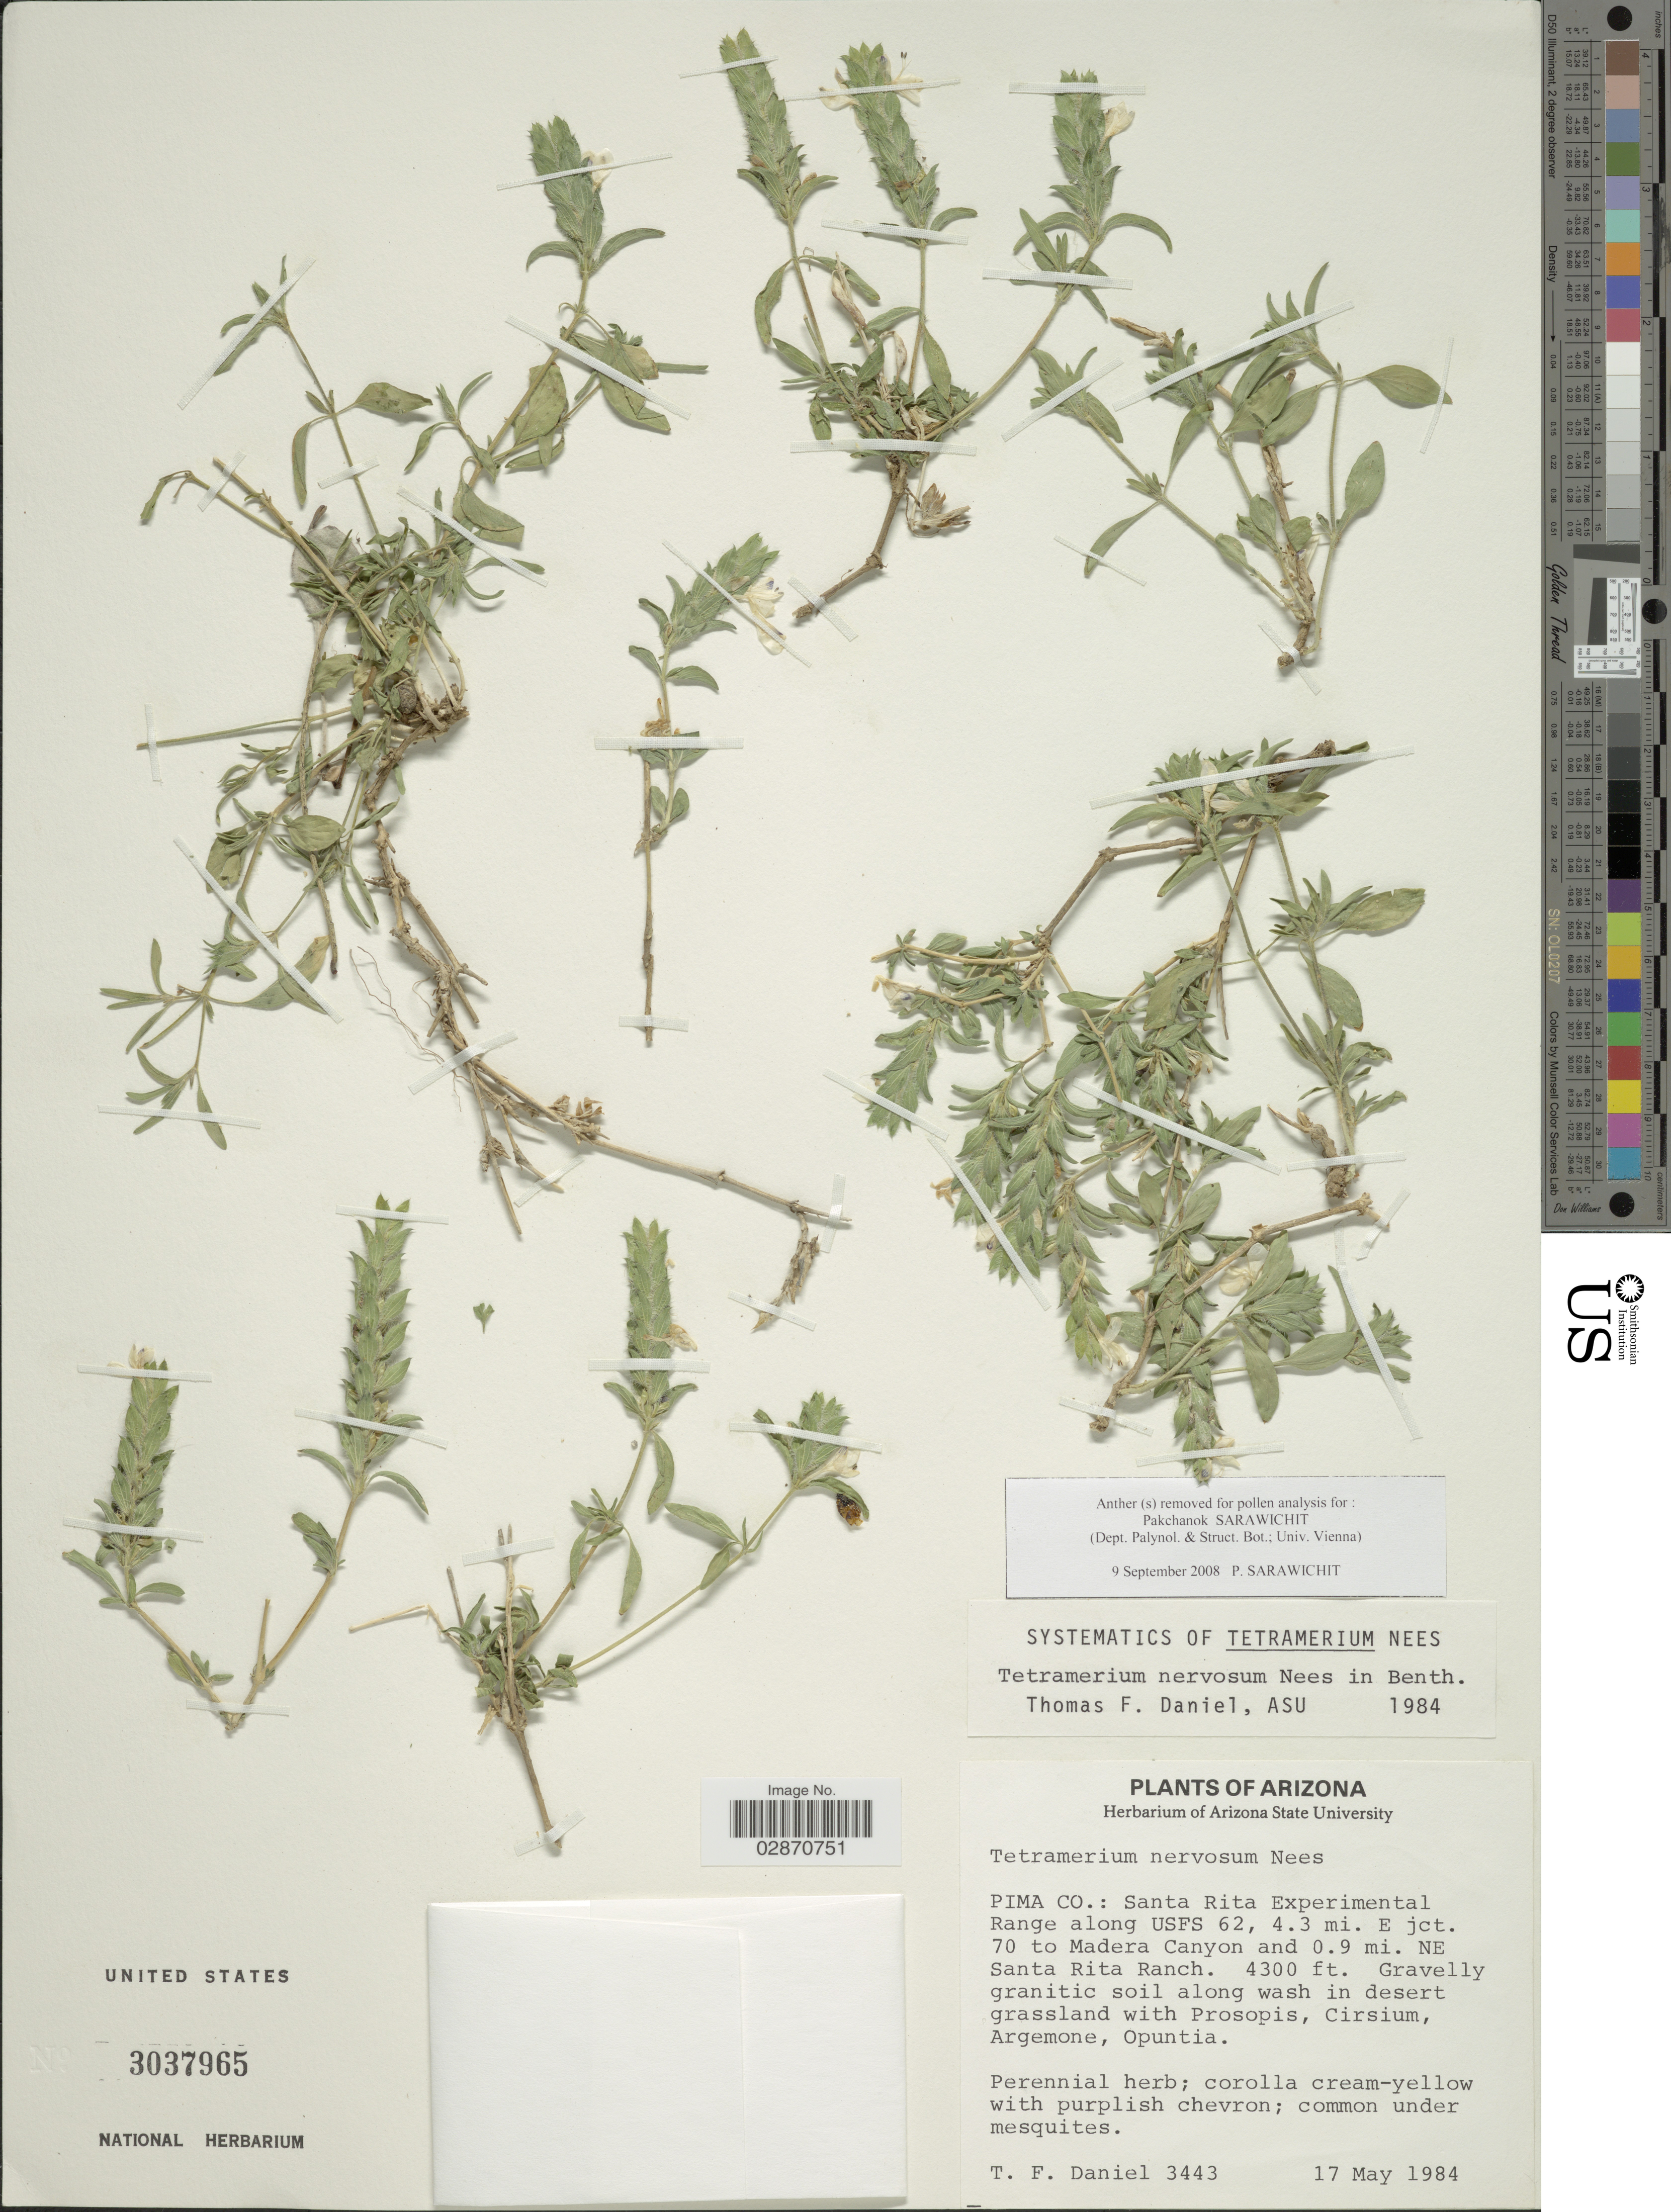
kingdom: Plantae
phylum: Tracheophyta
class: Magnoliopsida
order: Lamiales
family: Acanthaceae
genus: Tetramerium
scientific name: Tetramerium nervosum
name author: Nees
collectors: T. F. Daniel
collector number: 3443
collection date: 1984-05-17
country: United States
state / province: Arizona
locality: Pima Co.: Santa Rita Experimental Range along ESFS 62, 4.3 mi. E jct. 70 to Madera Canyon and 0.9 mi. NE Santa Rita Ranch.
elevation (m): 1311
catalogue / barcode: US 3037965